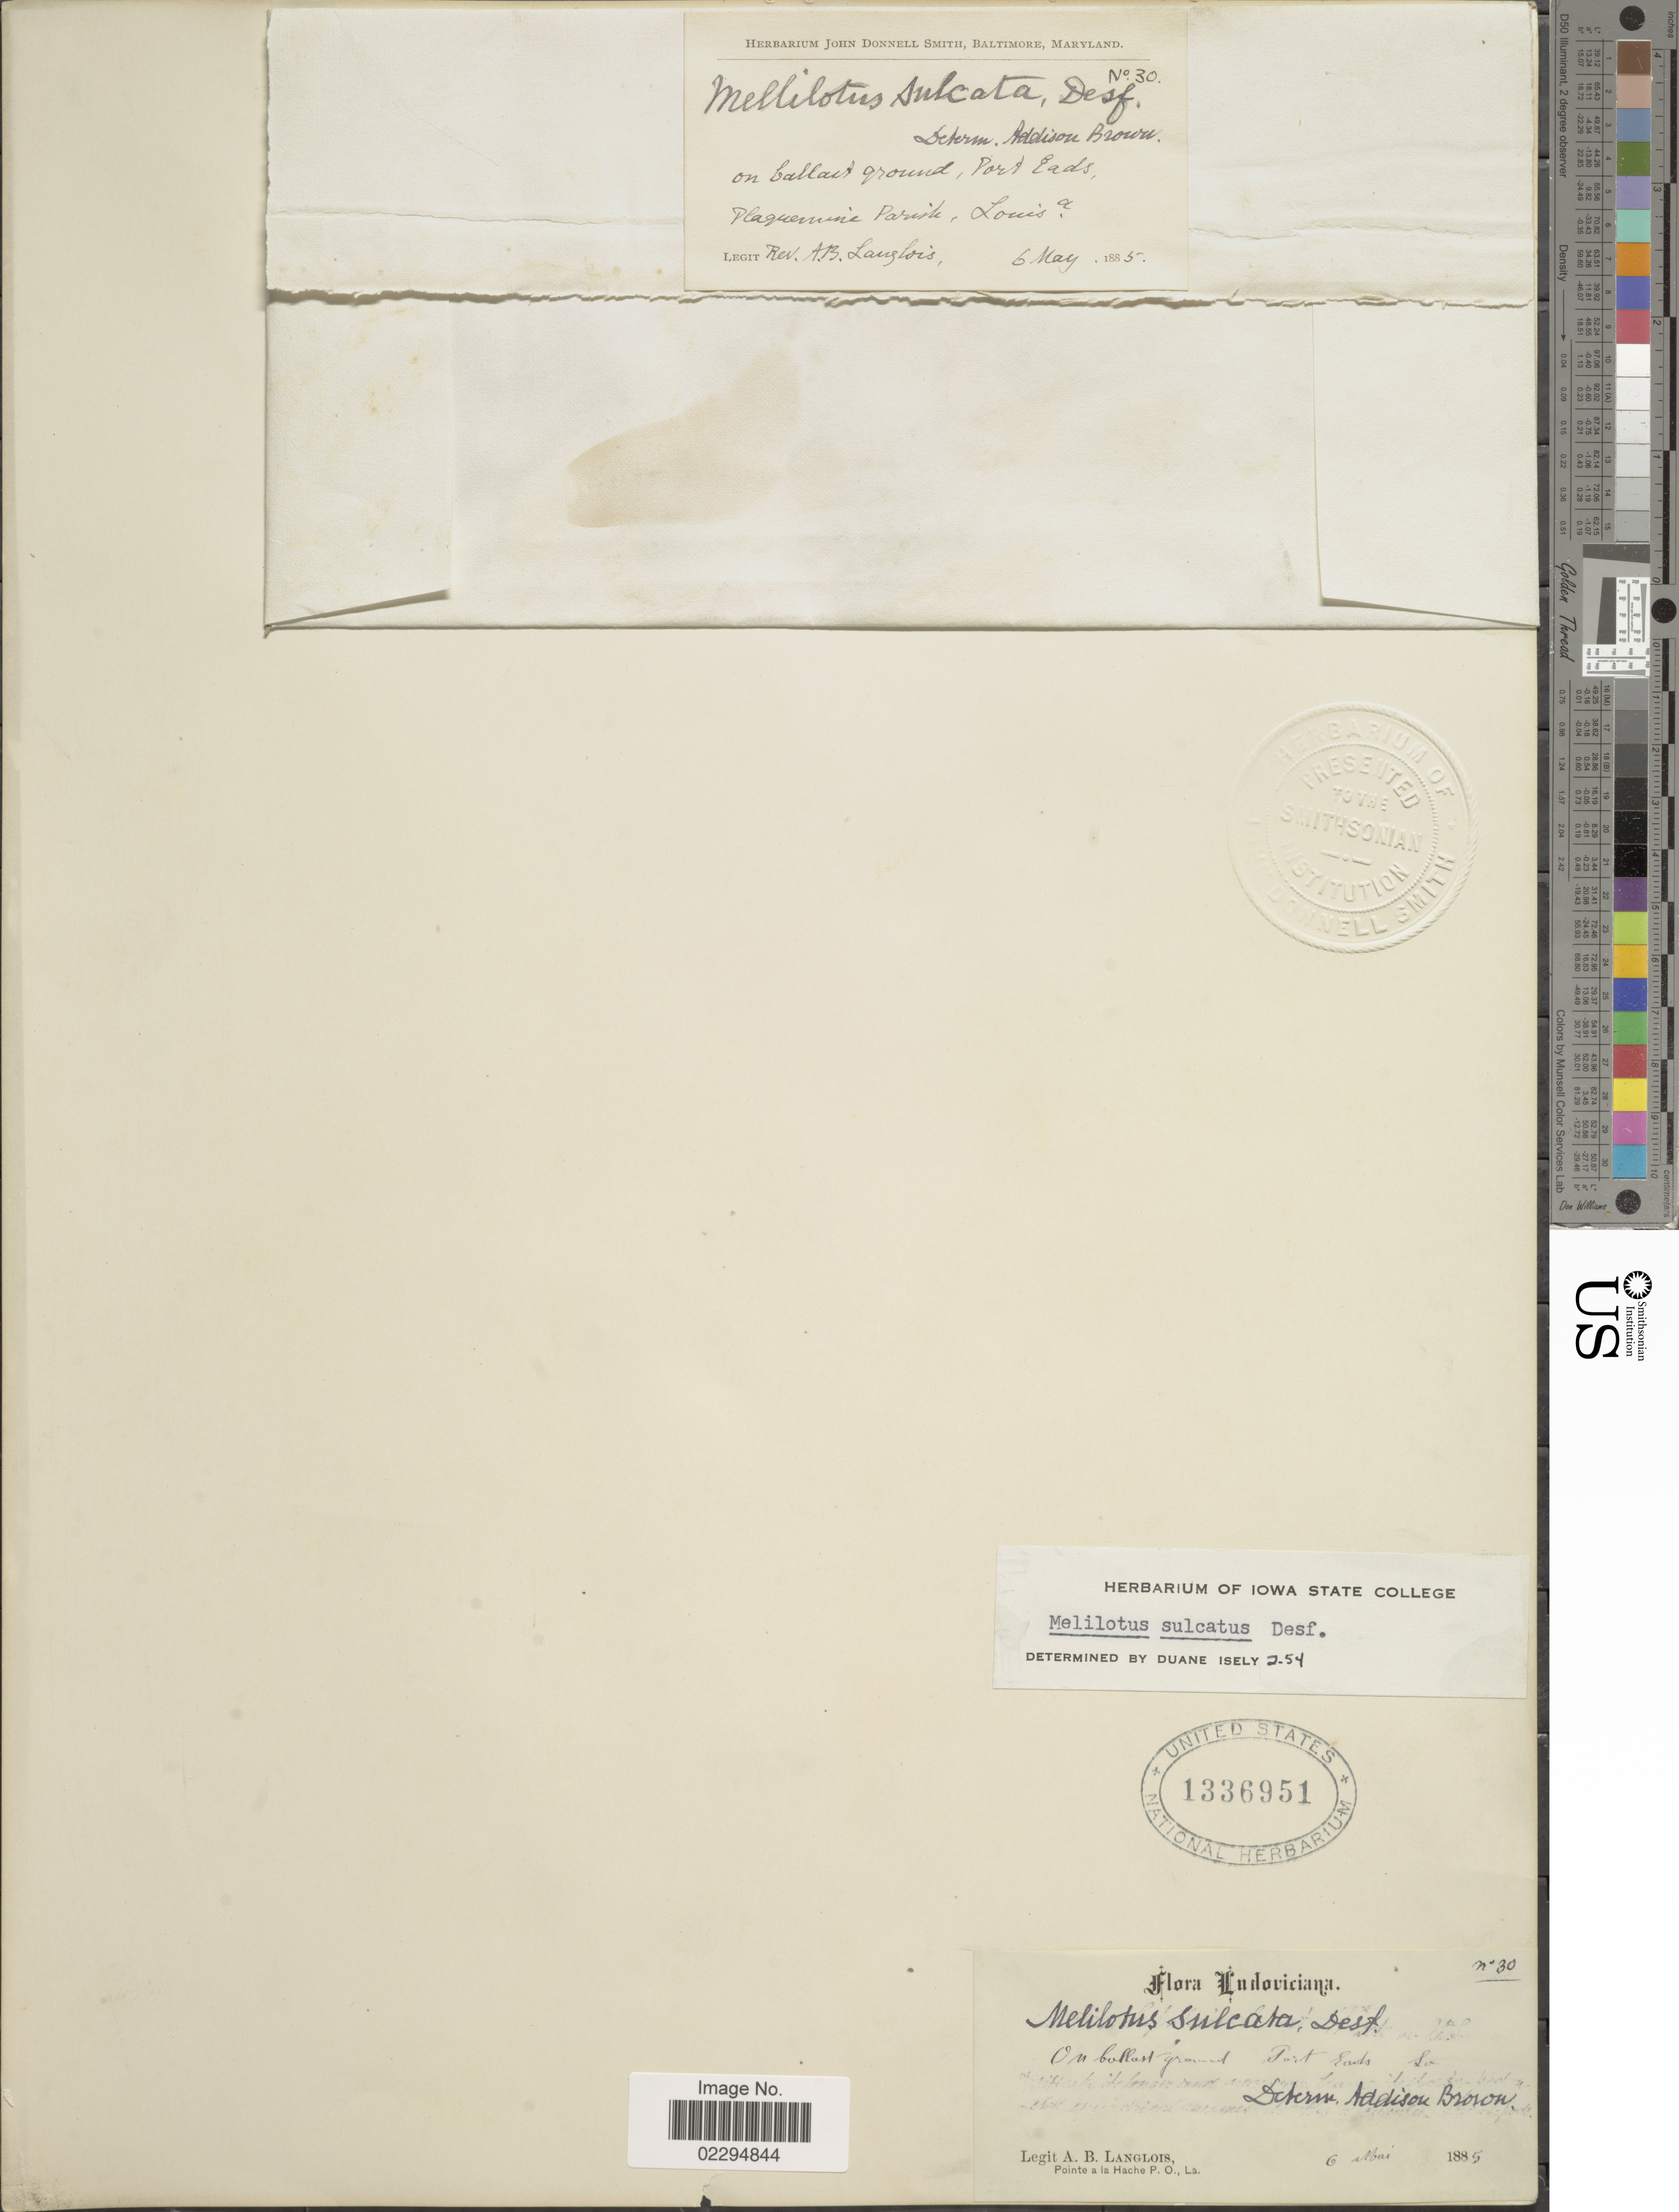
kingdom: Plantae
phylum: Tracheophyta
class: Magnoliopsida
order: Fabales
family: Fabaceae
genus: Melilotus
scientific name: Melilotus sulcatus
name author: Desf.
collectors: A. Langlois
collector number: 30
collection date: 1885-05-06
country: United States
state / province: Louisiana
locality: Ludoviciana, On ballast ground Port Eads.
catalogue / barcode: US 1336951